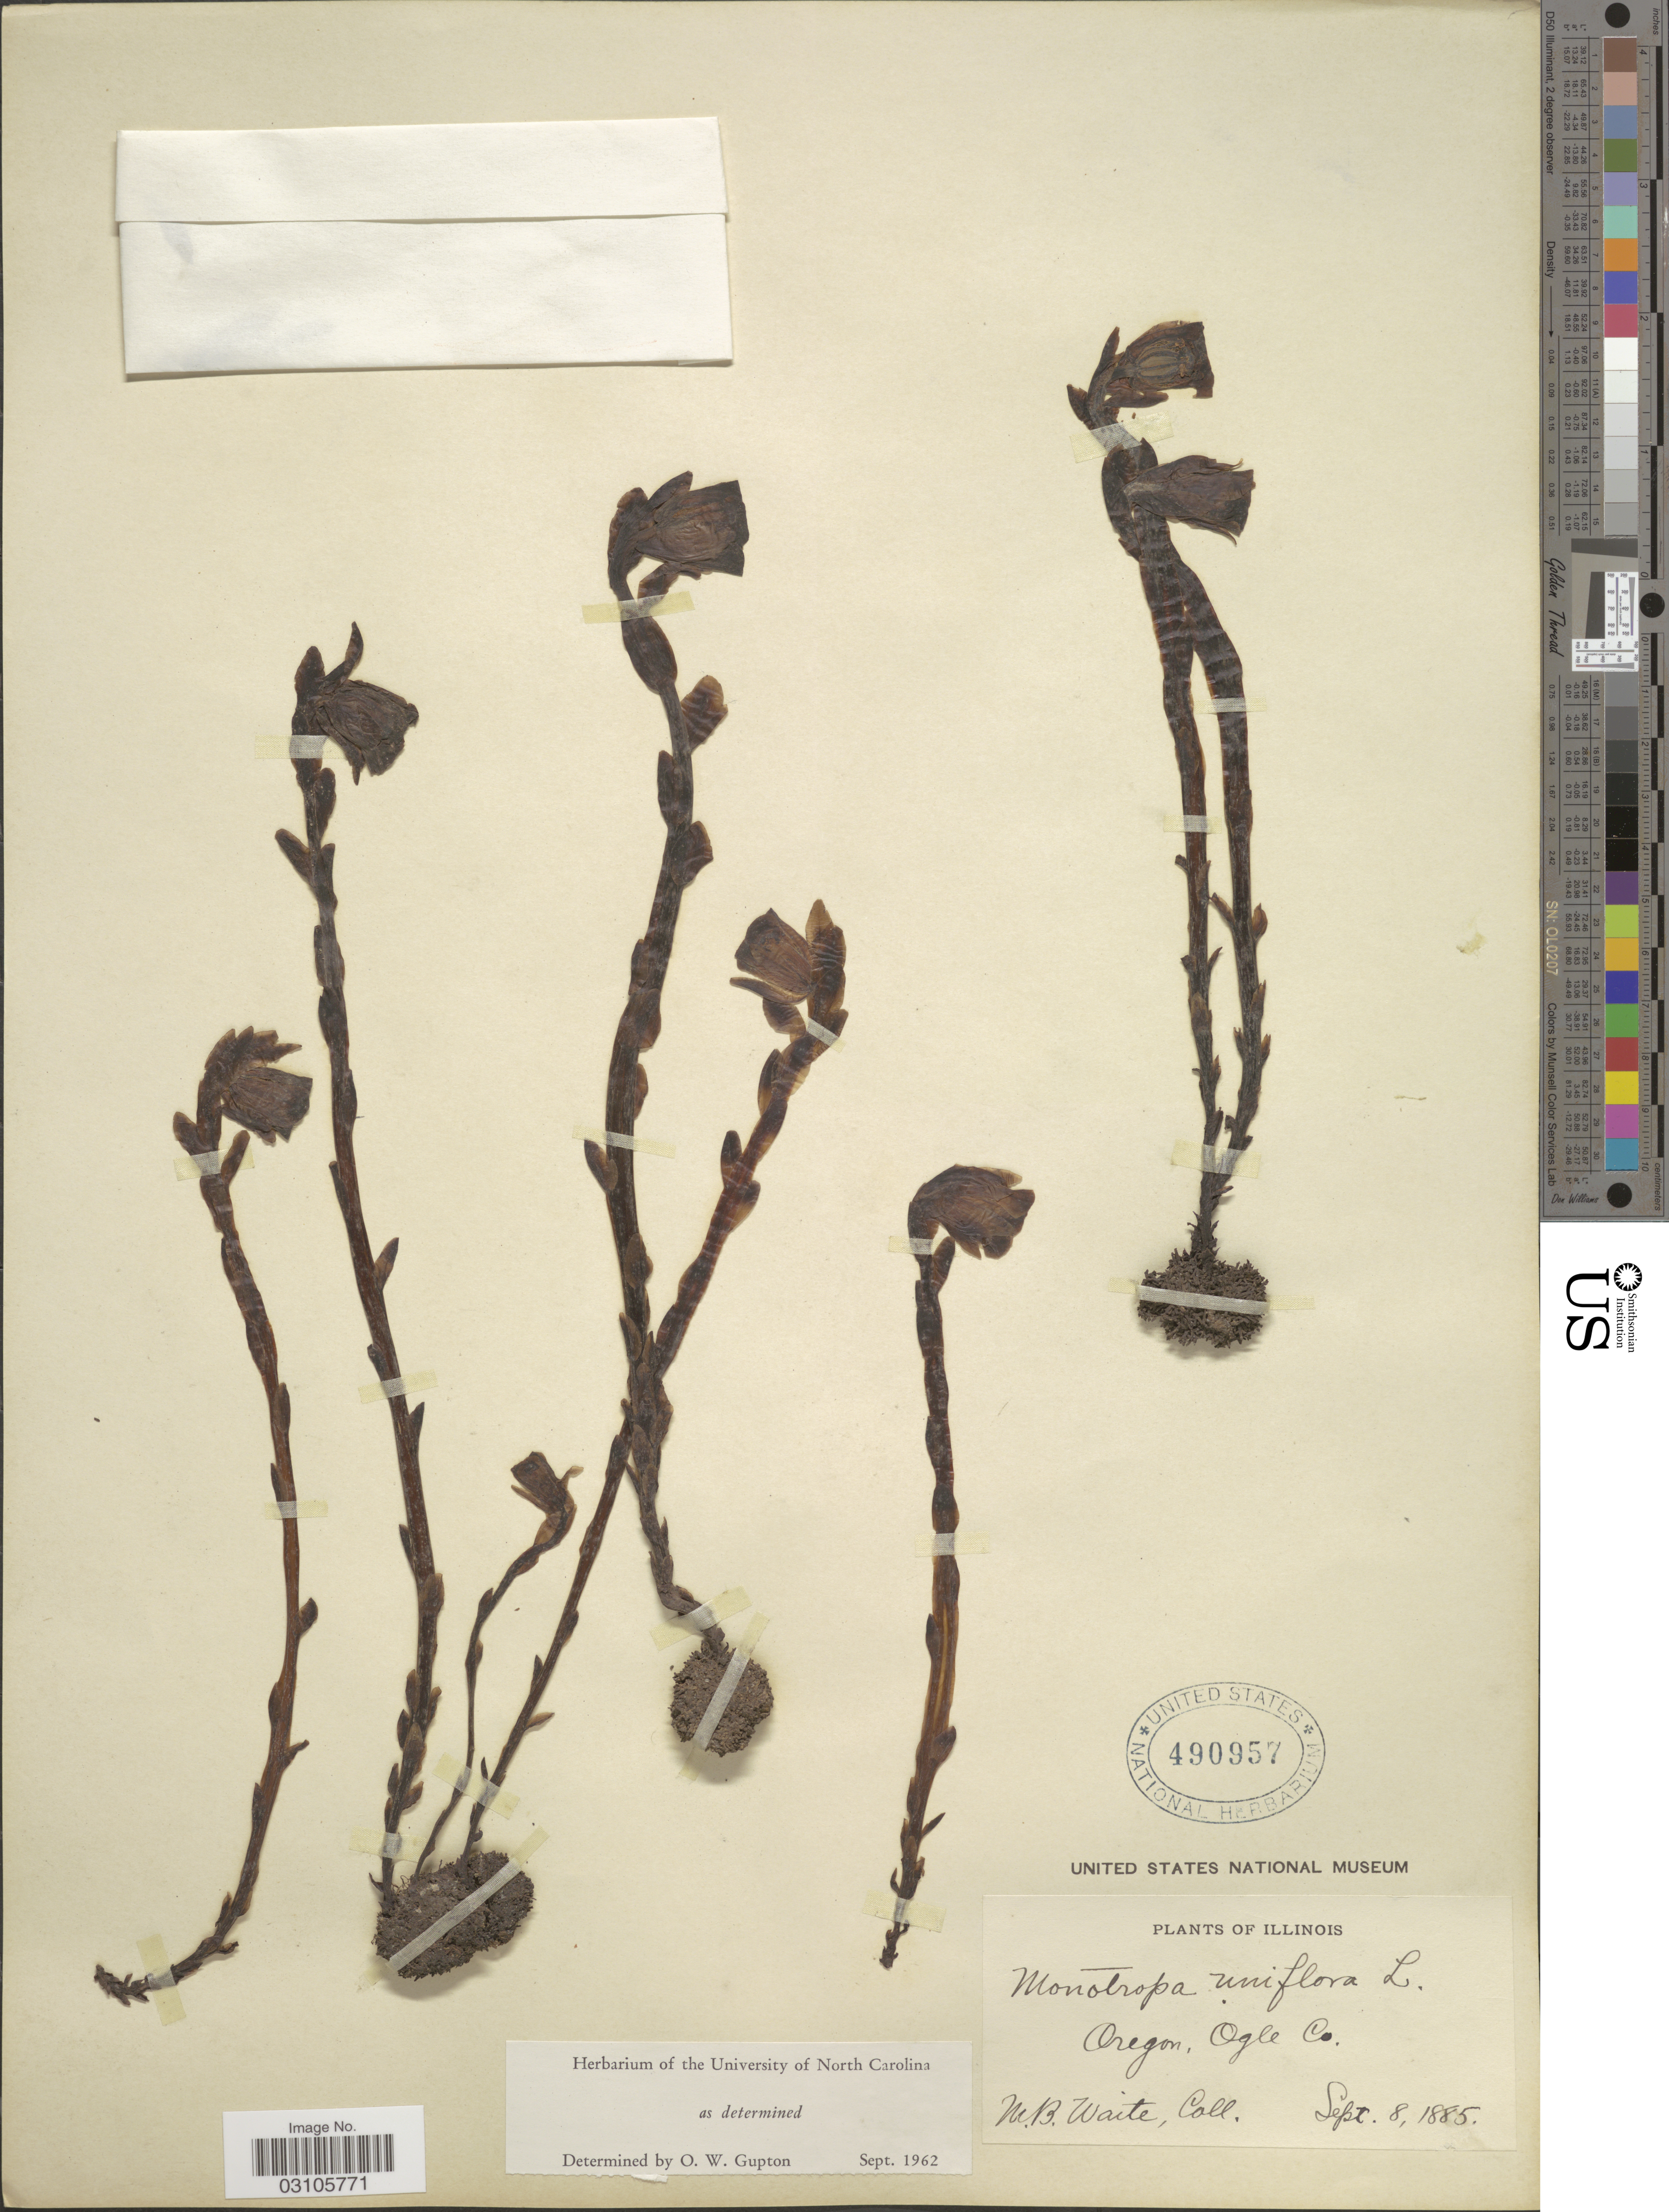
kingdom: Plantae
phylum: Tracheophyta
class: Magnoliopsida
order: Ericales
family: Ericaceae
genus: Monotropa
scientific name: Monotropa uniflora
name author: L.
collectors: M. B. Waite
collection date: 1885-09-08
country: United States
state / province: Illinois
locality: Oregon, Ogle Co.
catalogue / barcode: US 490957